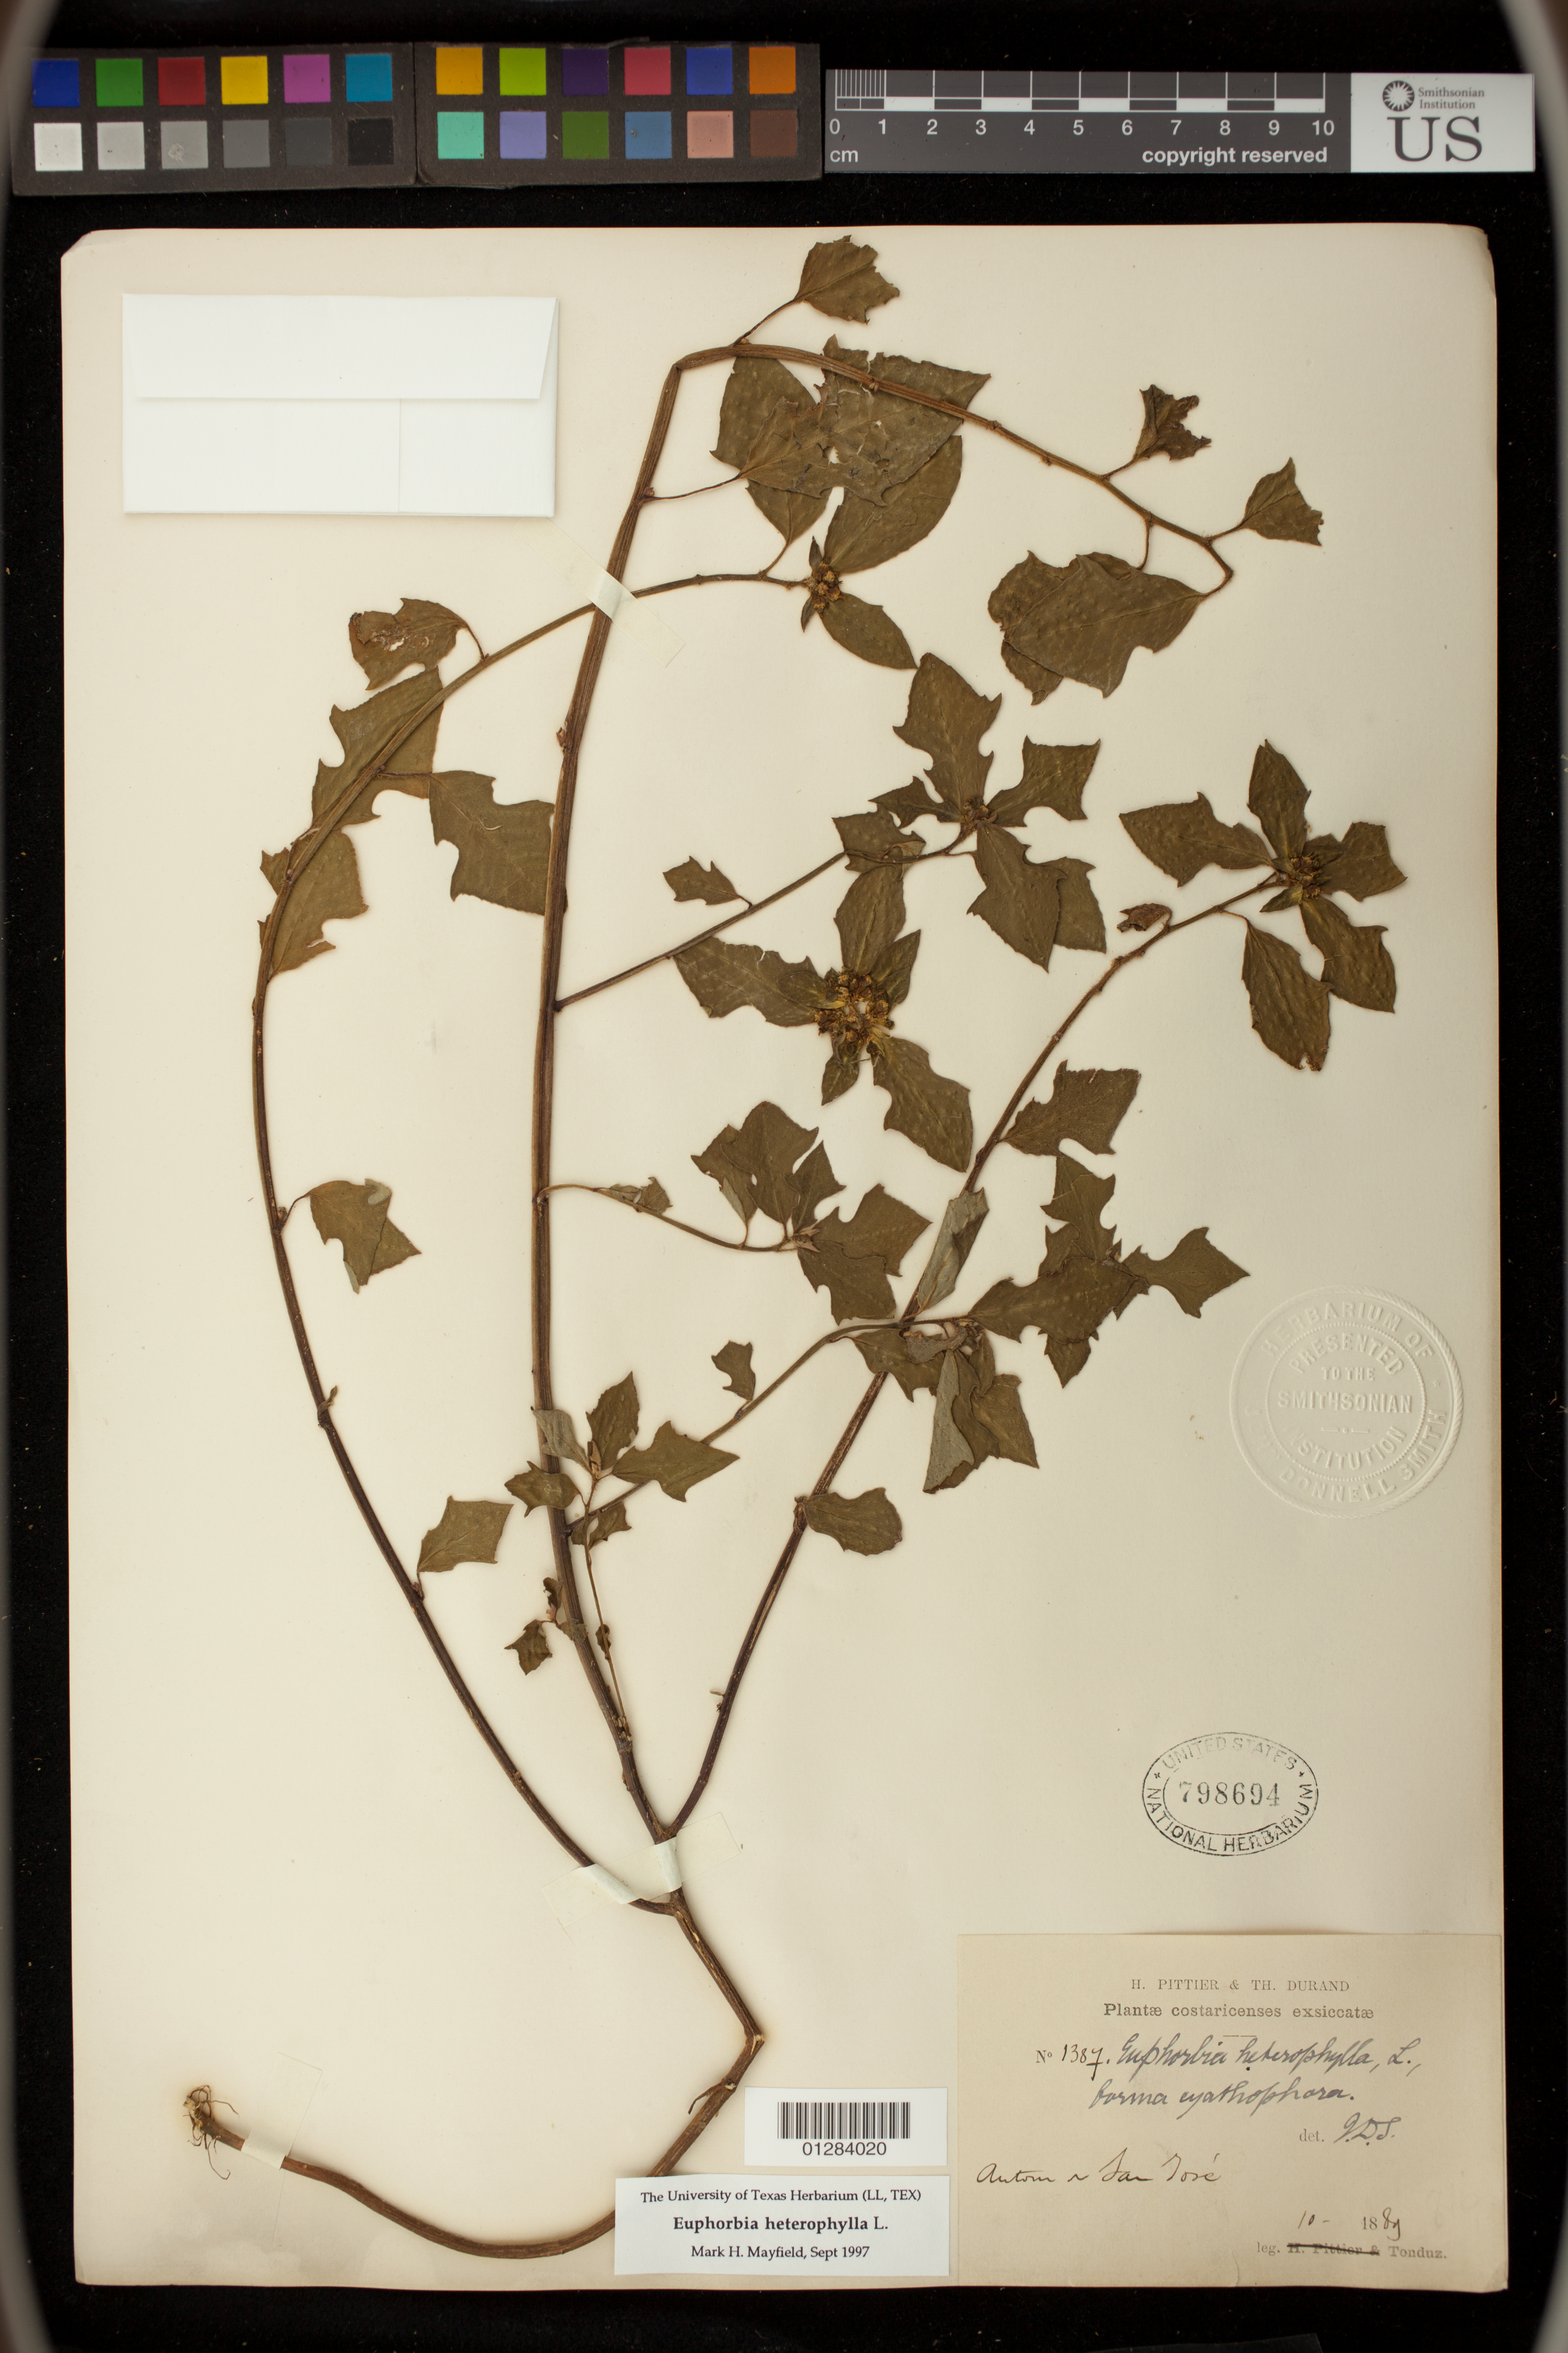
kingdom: Plantae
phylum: Tracheophyta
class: Magnoliopsida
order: Malpighiales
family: Euphorbiaceae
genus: Euphorbia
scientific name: Euphorbia heterophylla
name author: L.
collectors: A. Tonduz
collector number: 1387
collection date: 1889-10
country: Costa Rica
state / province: San José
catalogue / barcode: US 798694